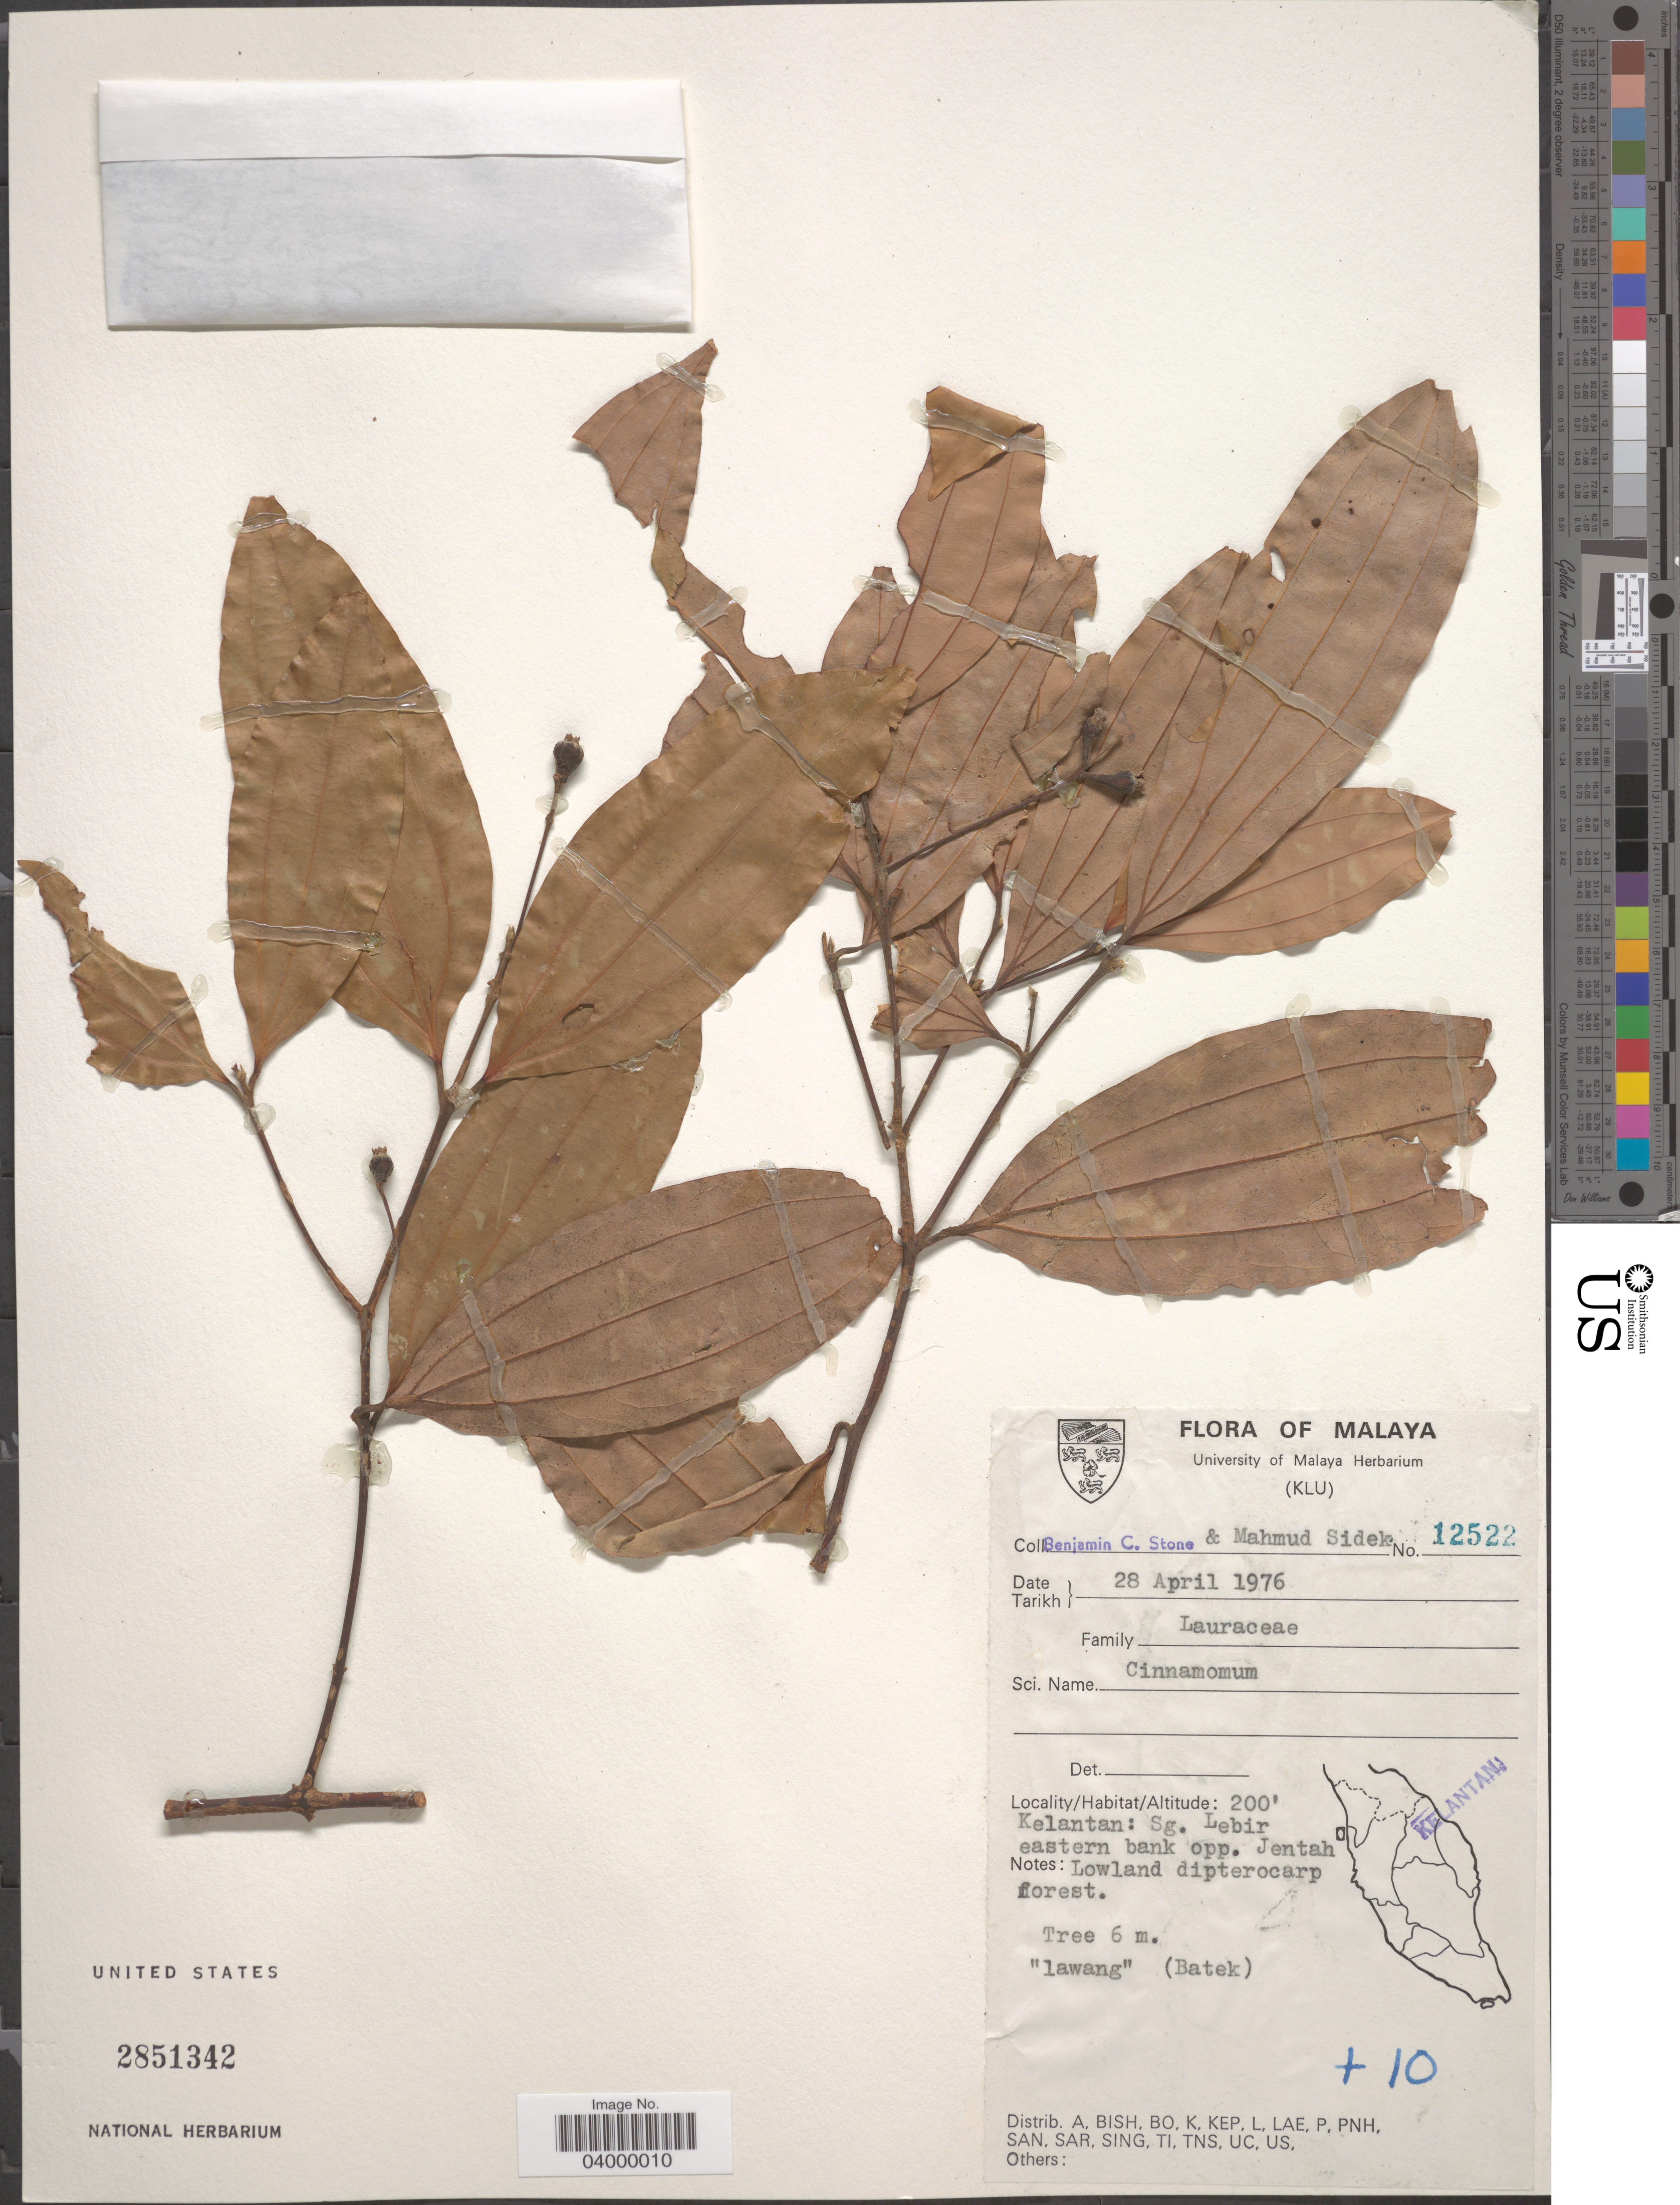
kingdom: Plantae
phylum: Tracheophyta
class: Magnoliopsida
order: Laurales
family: Lauraceae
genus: Cinnamomum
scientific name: Cinnamomum sp.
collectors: B. C. Stone & M. Sidek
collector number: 12522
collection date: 1976-04-28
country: Malaysia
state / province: Kelantan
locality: Malaya. Sg. Lebir eastern bank opp. Jentah.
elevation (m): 61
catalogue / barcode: US 2851342